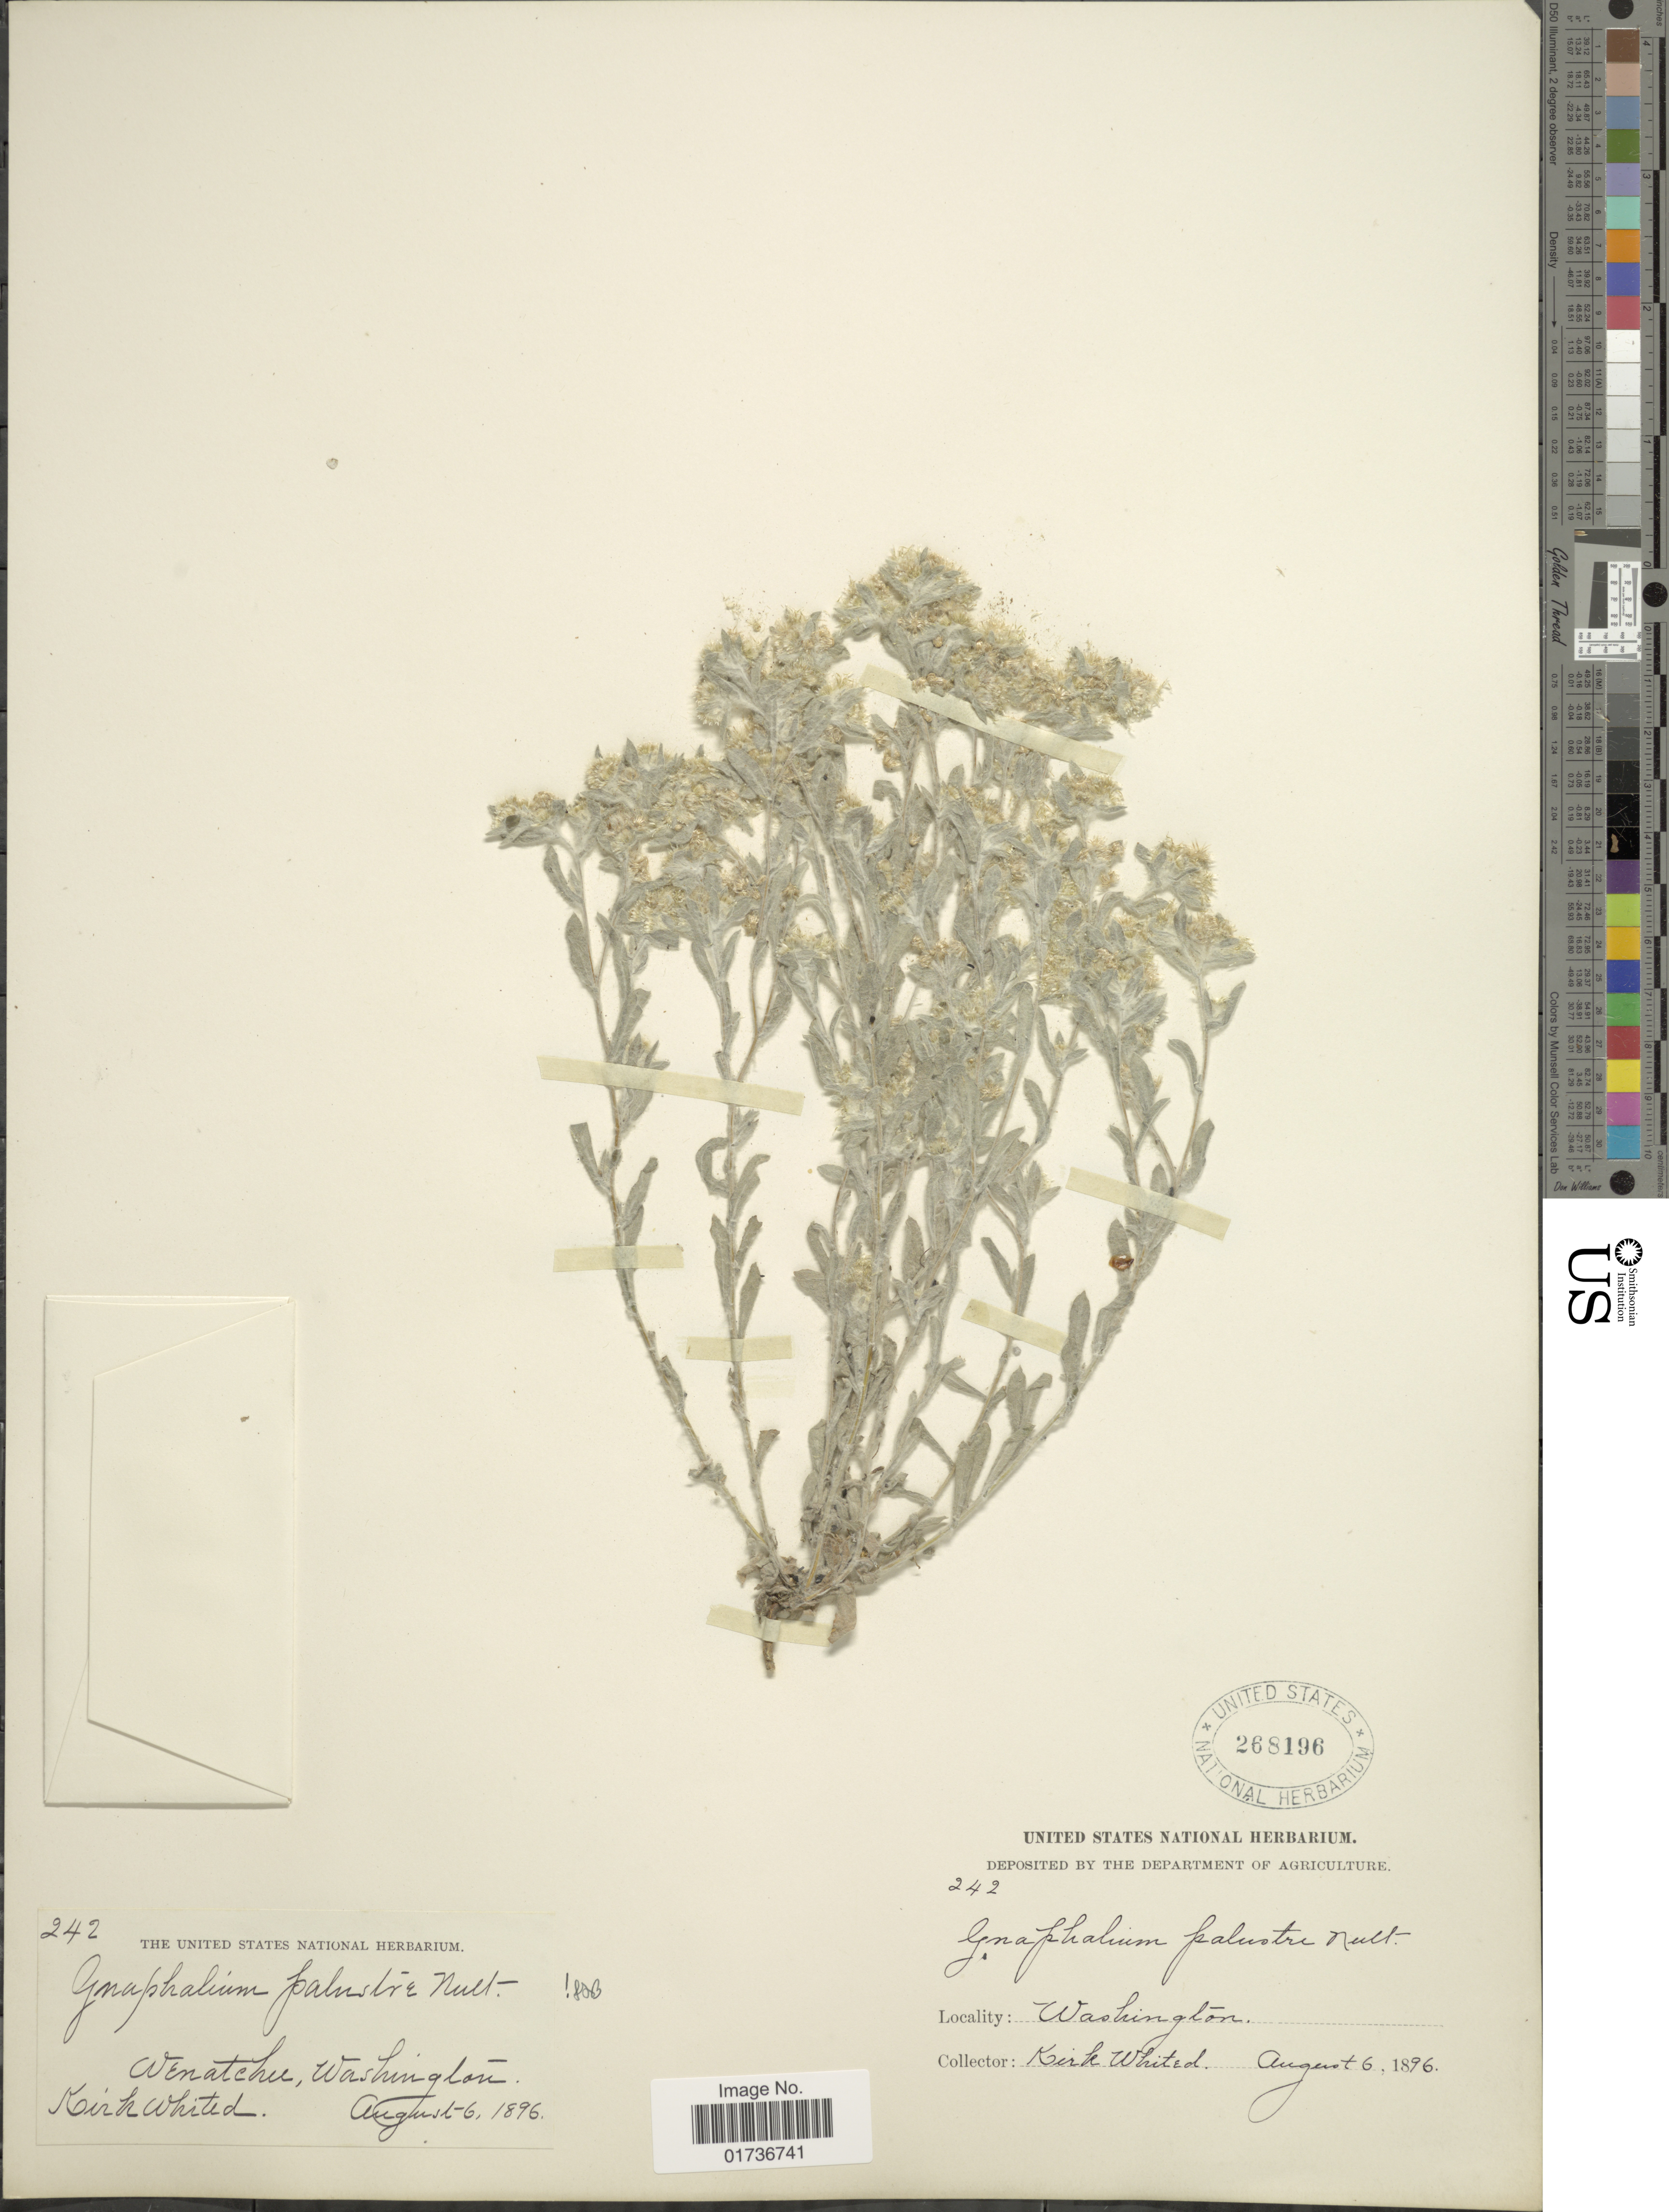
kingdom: Plantae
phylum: Tracheophyta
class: Magnoliopsida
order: Asterales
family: Asteraceae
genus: Gnaphalium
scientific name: Gnaphalium palustre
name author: Nutt.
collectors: K. Whited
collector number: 242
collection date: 1896-08-06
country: United States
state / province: Washington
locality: Wenatchu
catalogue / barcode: US 268196